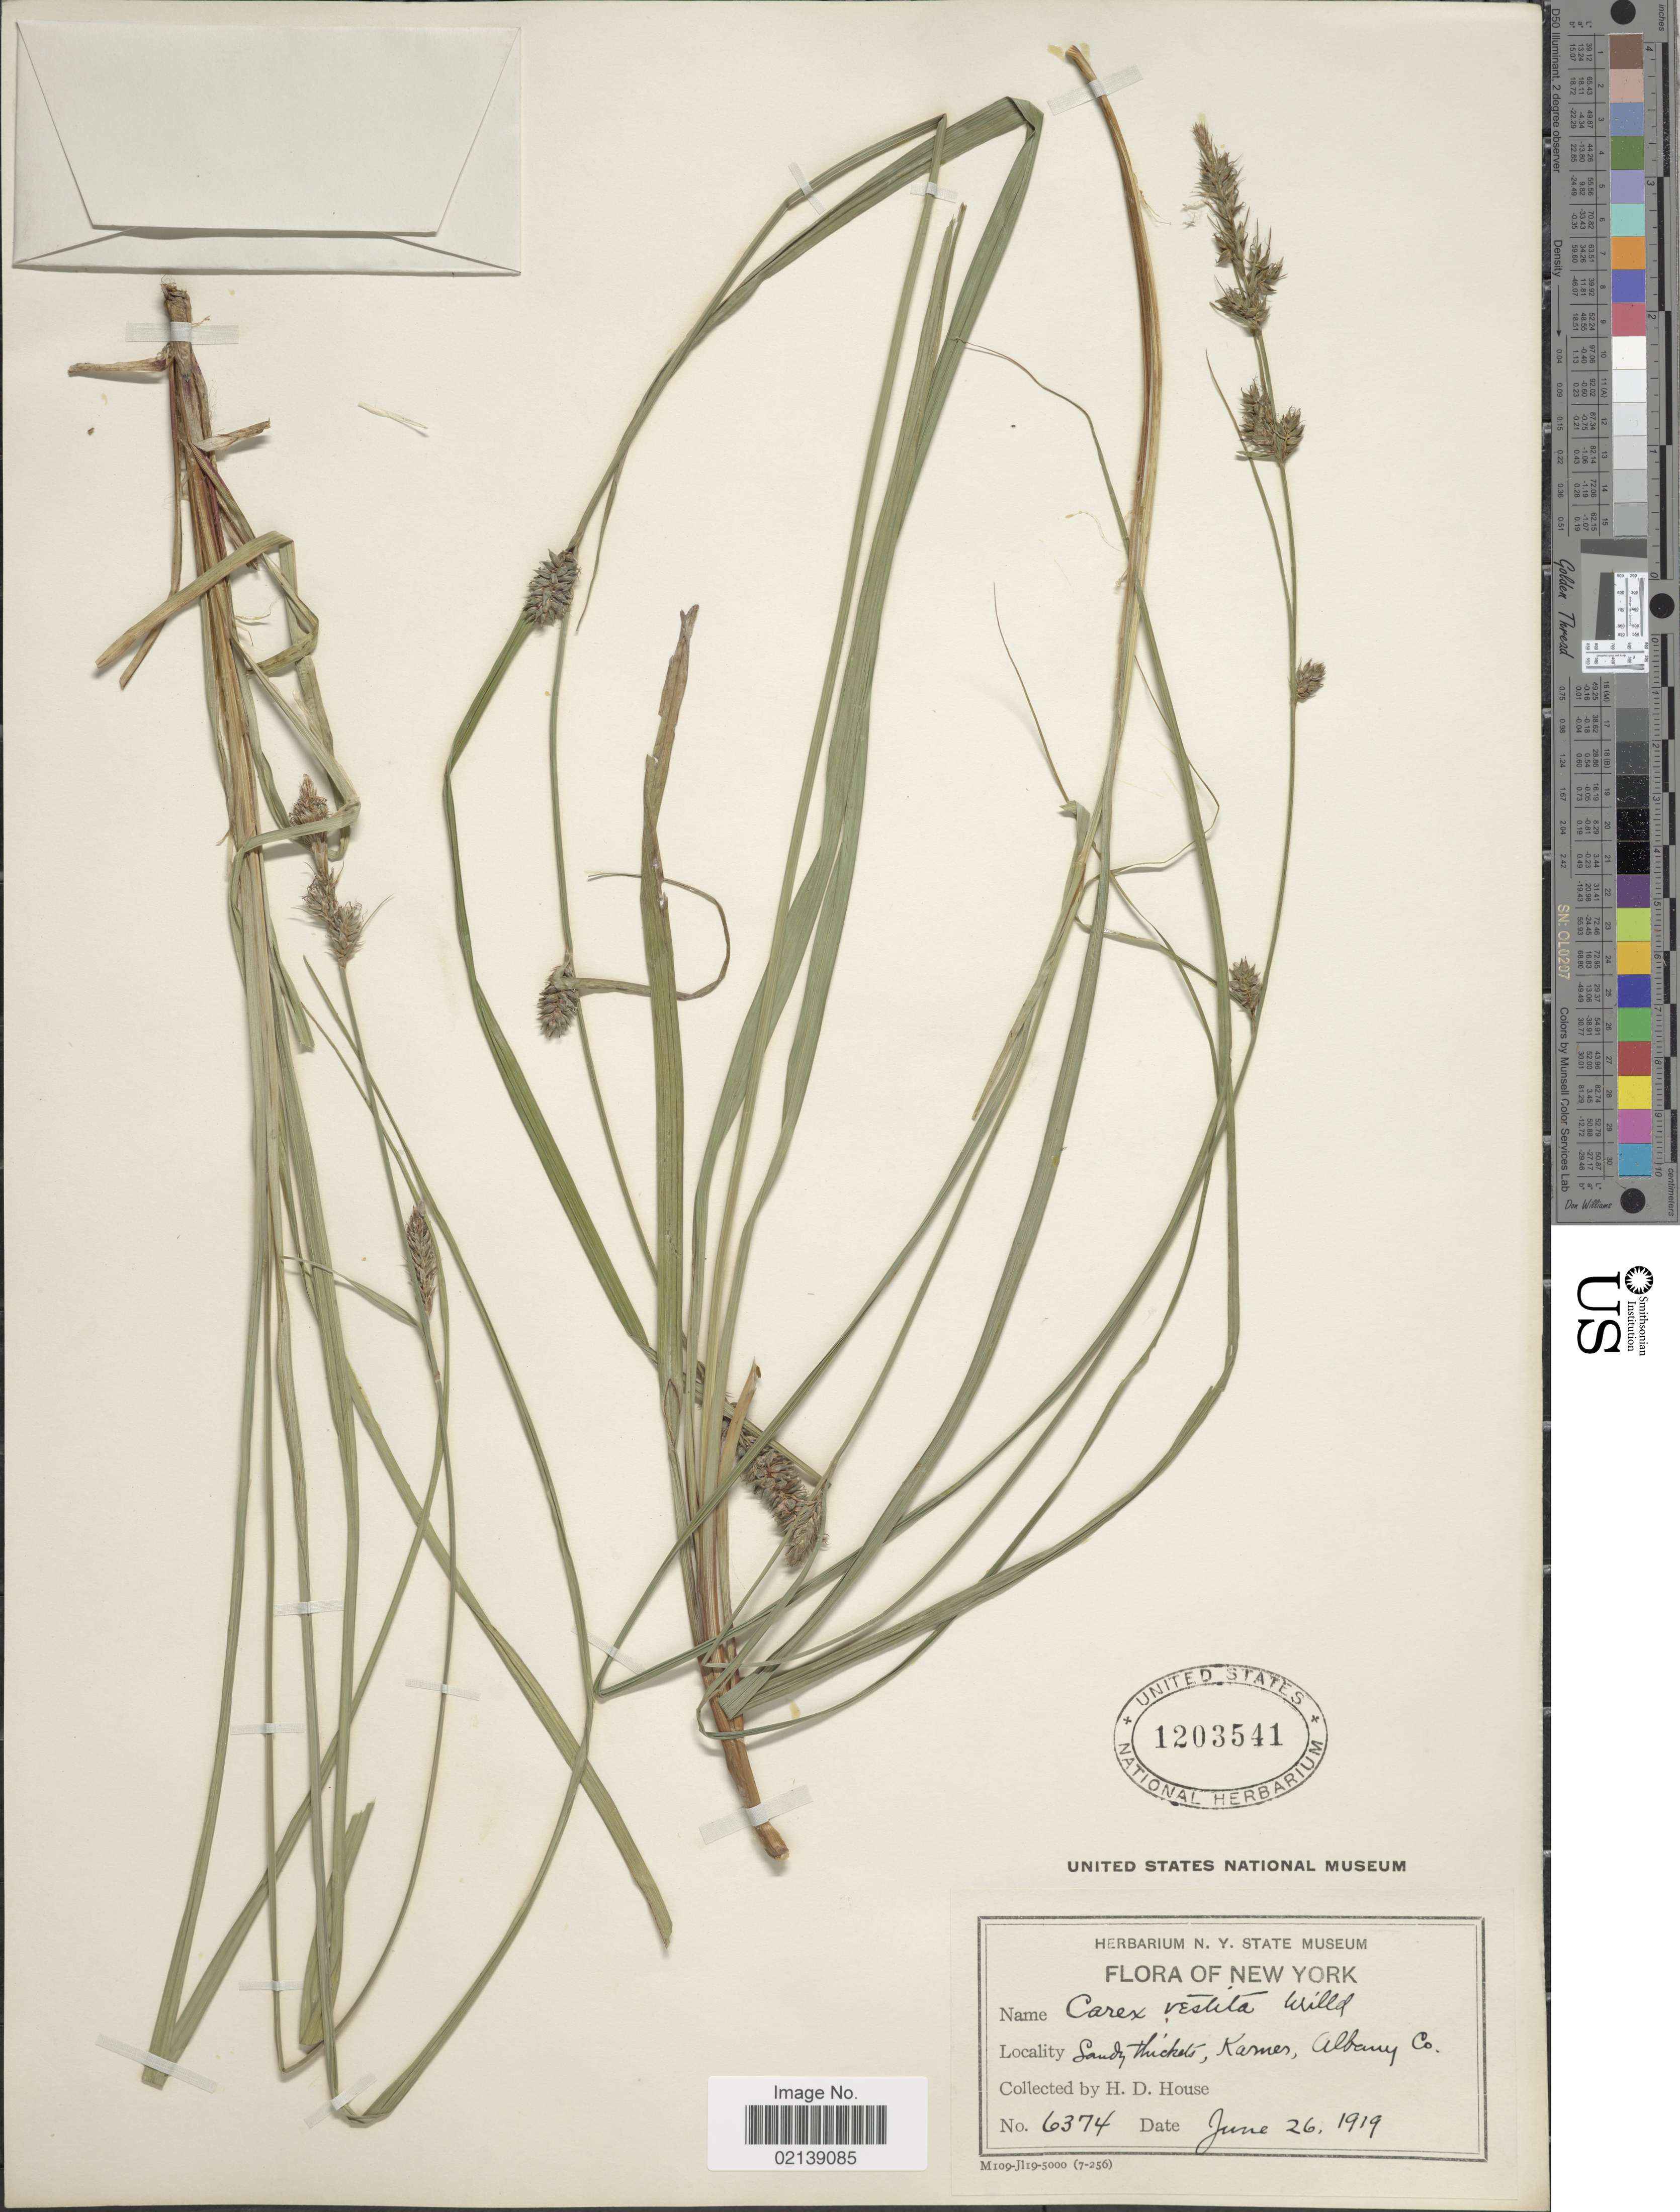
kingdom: Plantae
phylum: Tracheophyta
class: Liliopsida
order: Poales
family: Cyperaceae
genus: Carex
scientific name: Carex vestita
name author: Willd.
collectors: H. D. House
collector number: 6374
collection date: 1919-06-26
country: United States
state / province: New York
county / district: Albany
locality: Sandy thickets, Kamer, Albany Co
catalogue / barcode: US 1203541